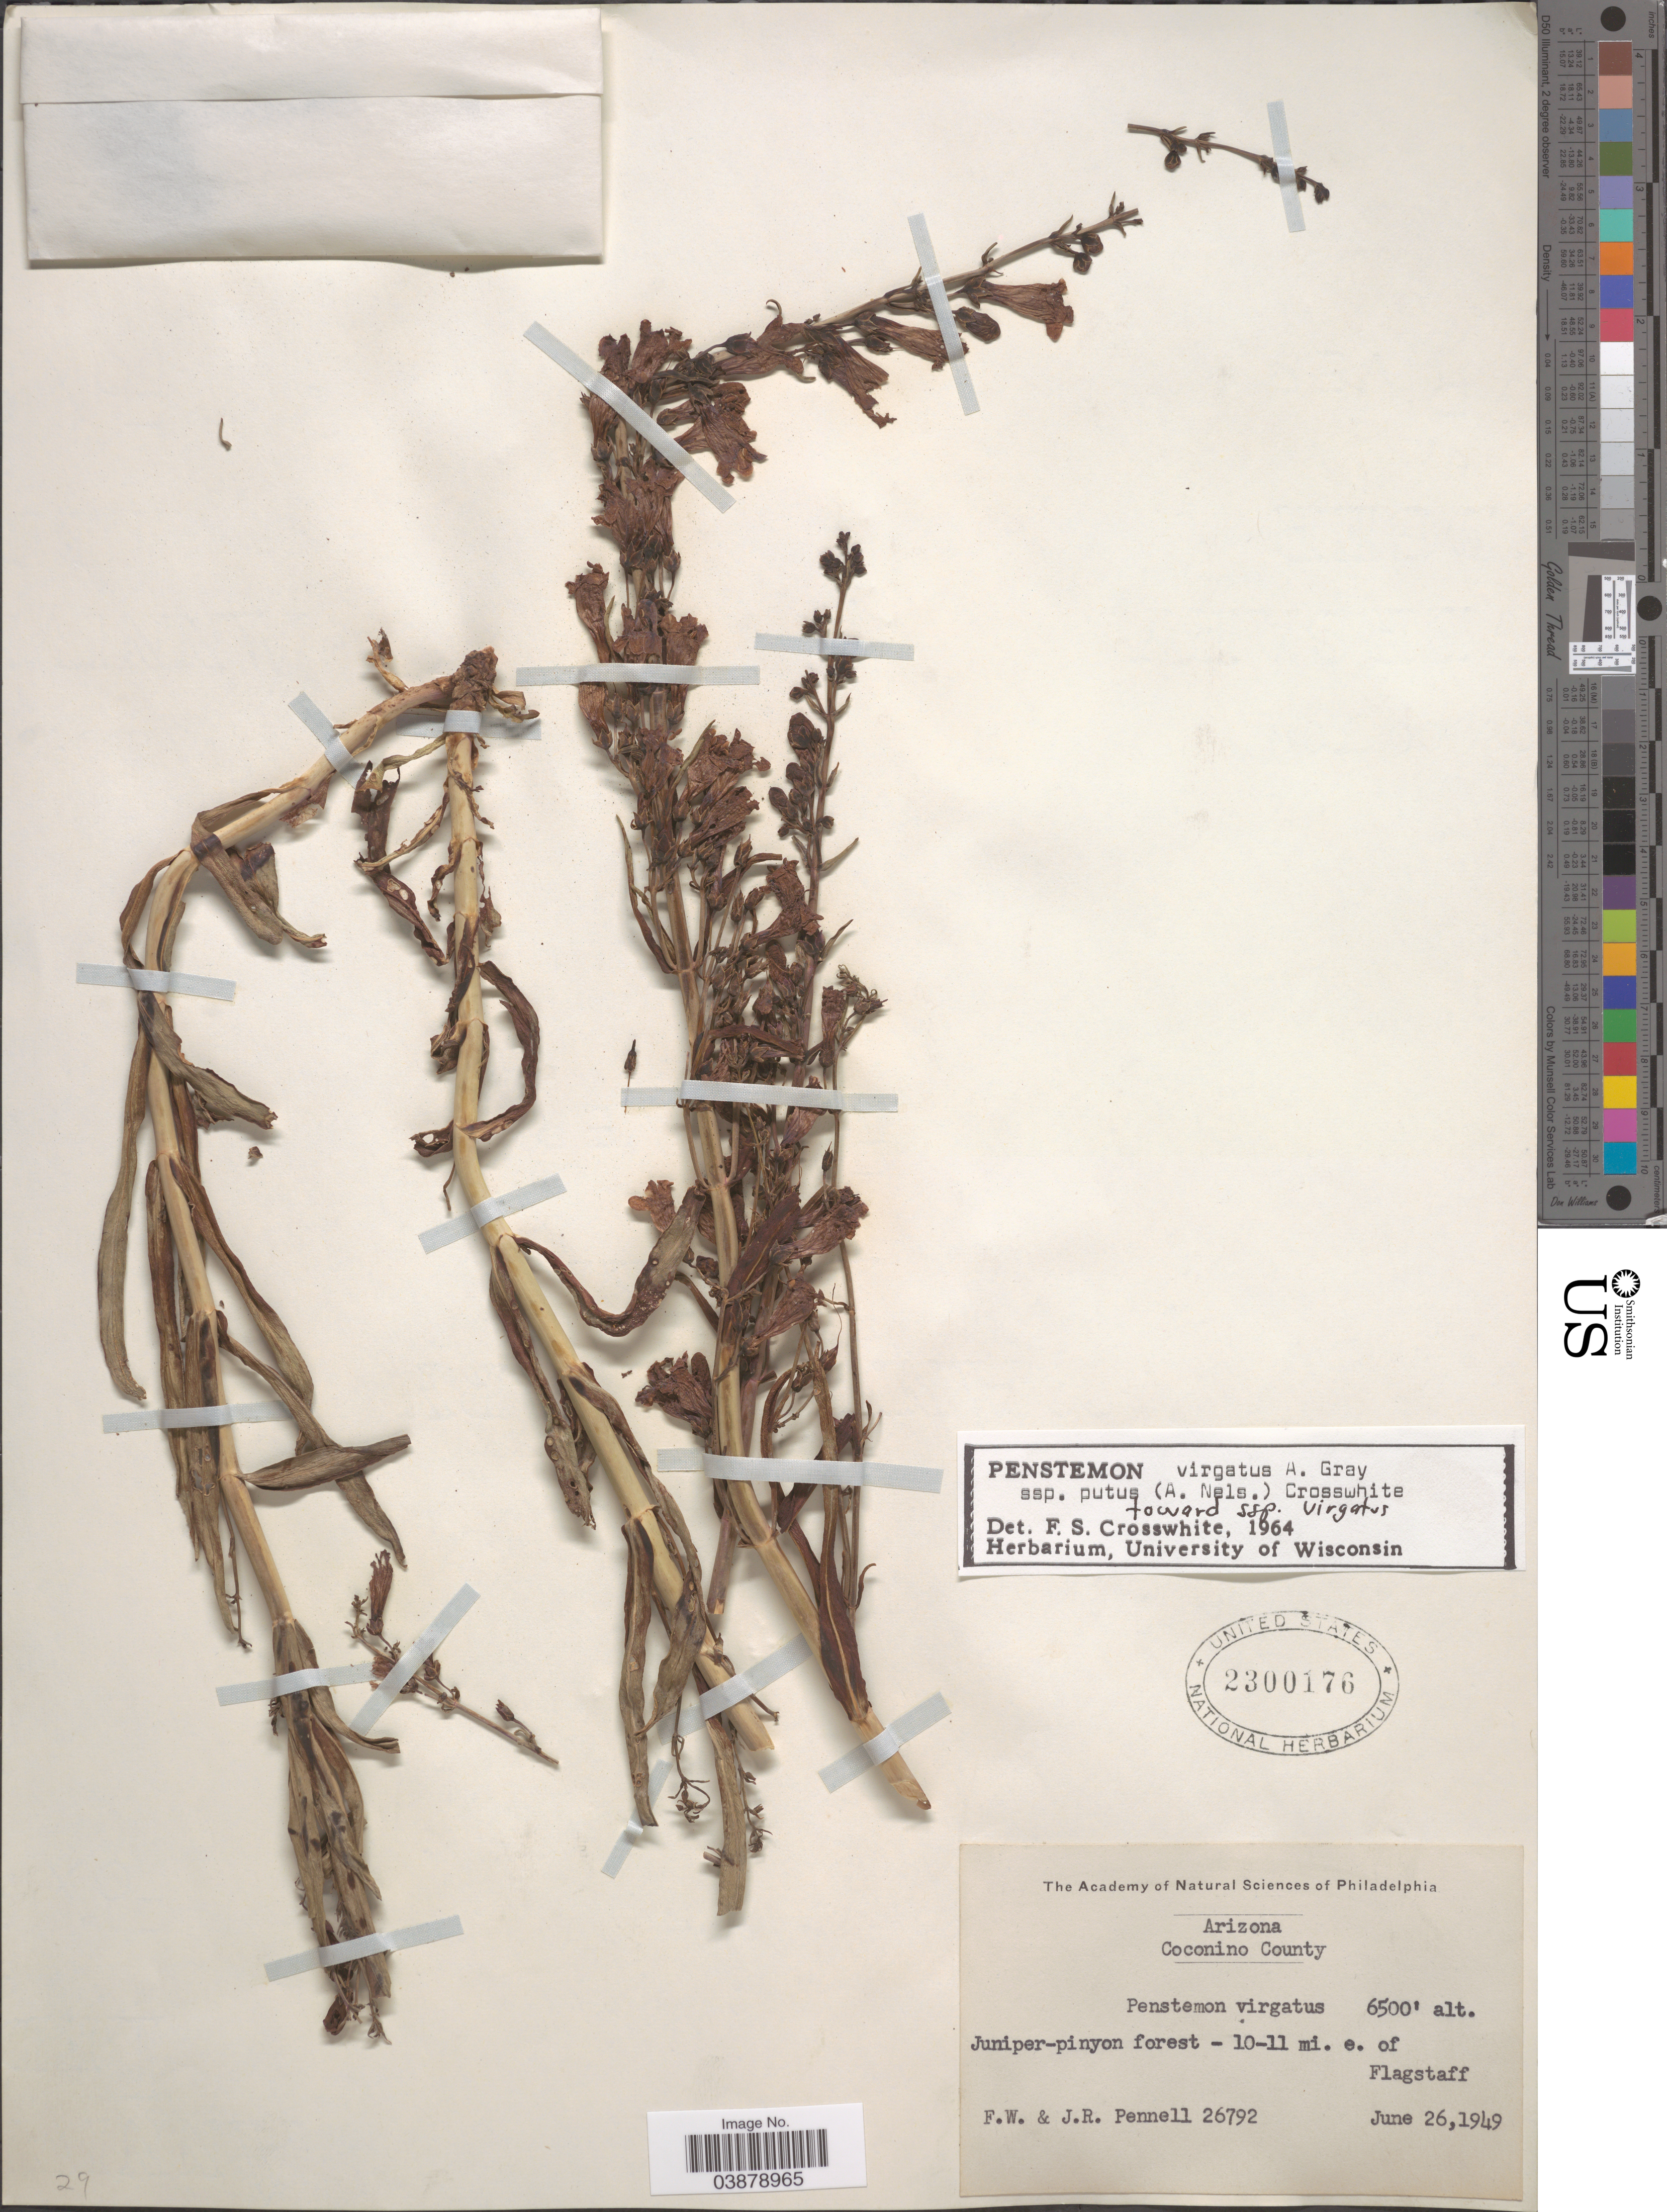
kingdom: Plantae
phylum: Tracheophyta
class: Magnoliopsida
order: Lamiales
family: Plantaginaceae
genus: Penstemon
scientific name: Penstemon virgatus subsp. putus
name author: (A. Nelson) Crosswh.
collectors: F. W. Pennell & J. Pennell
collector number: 26792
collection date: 1949-06-26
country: United States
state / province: Arizona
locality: Coconino County. Juniper-pinyon forest - 10-11 mi. e. of Flagstaff.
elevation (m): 1981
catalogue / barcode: US 2300176